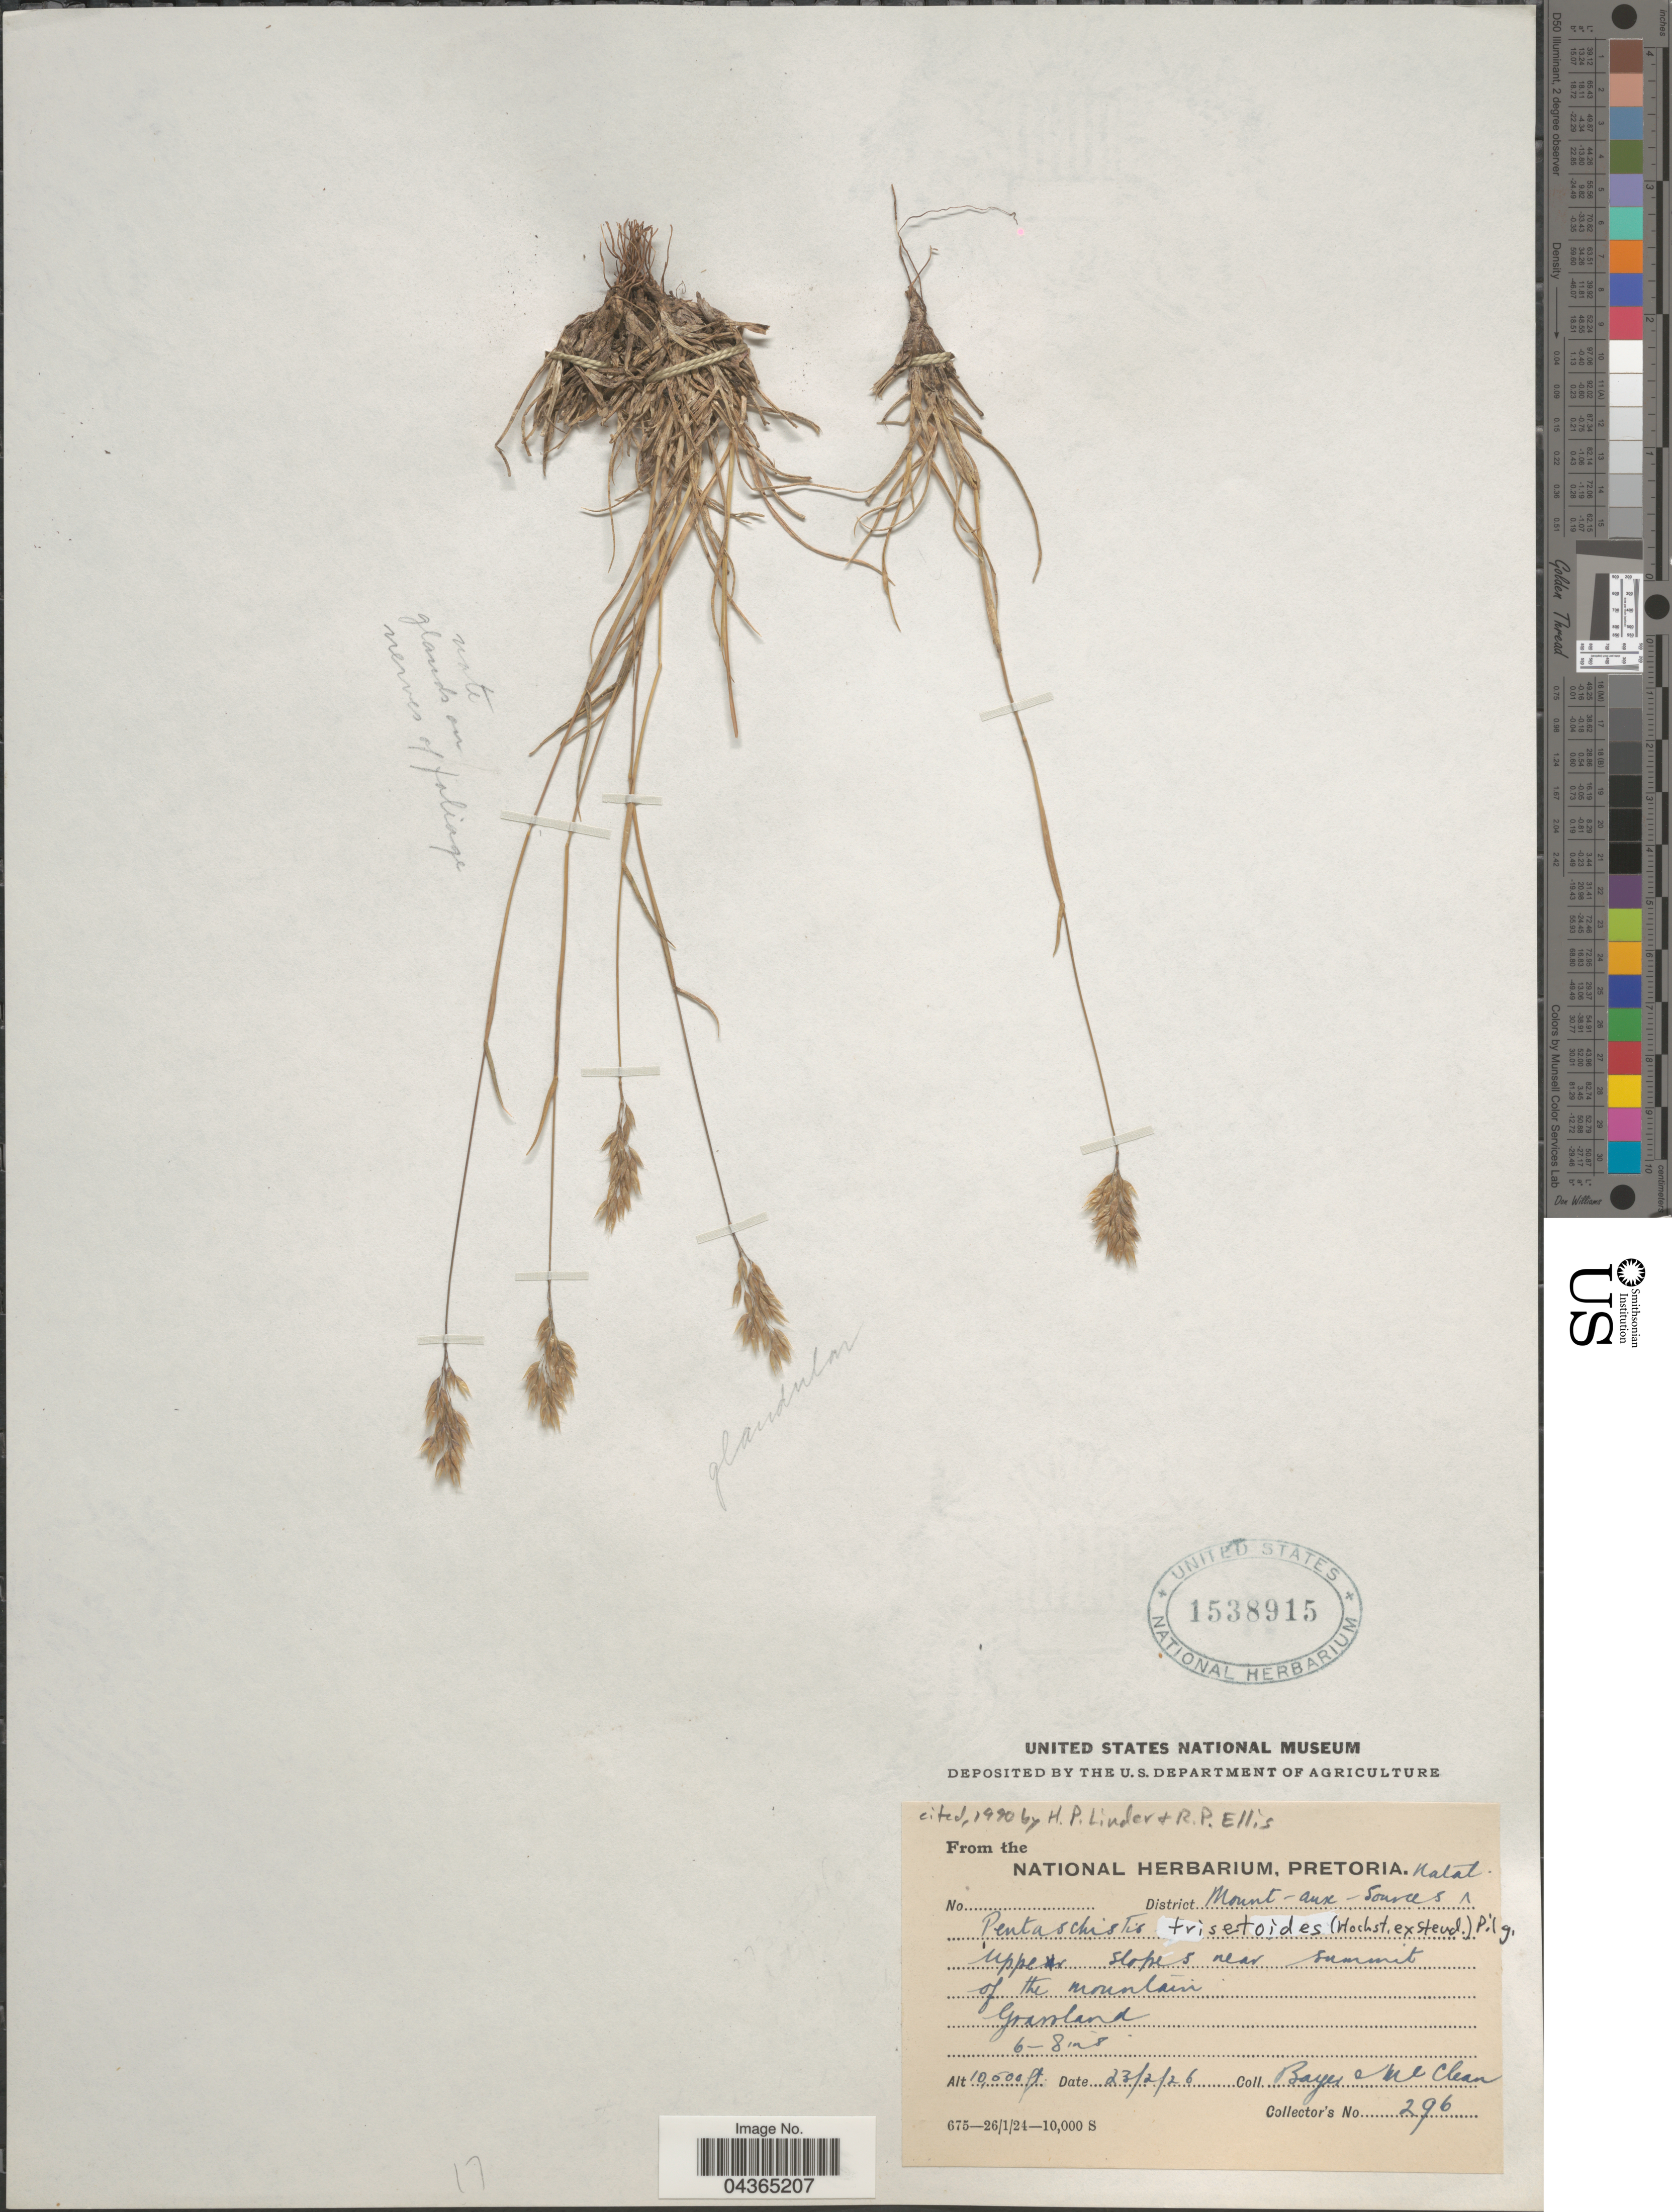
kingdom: Plantae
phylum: Tracheophyta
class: Liliopsida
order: Poales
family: Poaceae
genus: Pentameris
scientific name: Pentameris trisetoides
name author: (Hochst. ex Steud.) Galley & H.P. Linder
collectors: Bayer & McClean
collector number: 296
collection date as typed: Transcribed d/m/y: 23/2/26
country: South Africa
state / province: KwaZulu-Natal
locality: Natal. Upper slopes near summit of the mountain. Grassland. District Mount-Aux-Sources.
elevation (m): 3200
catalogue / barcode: US 1538915